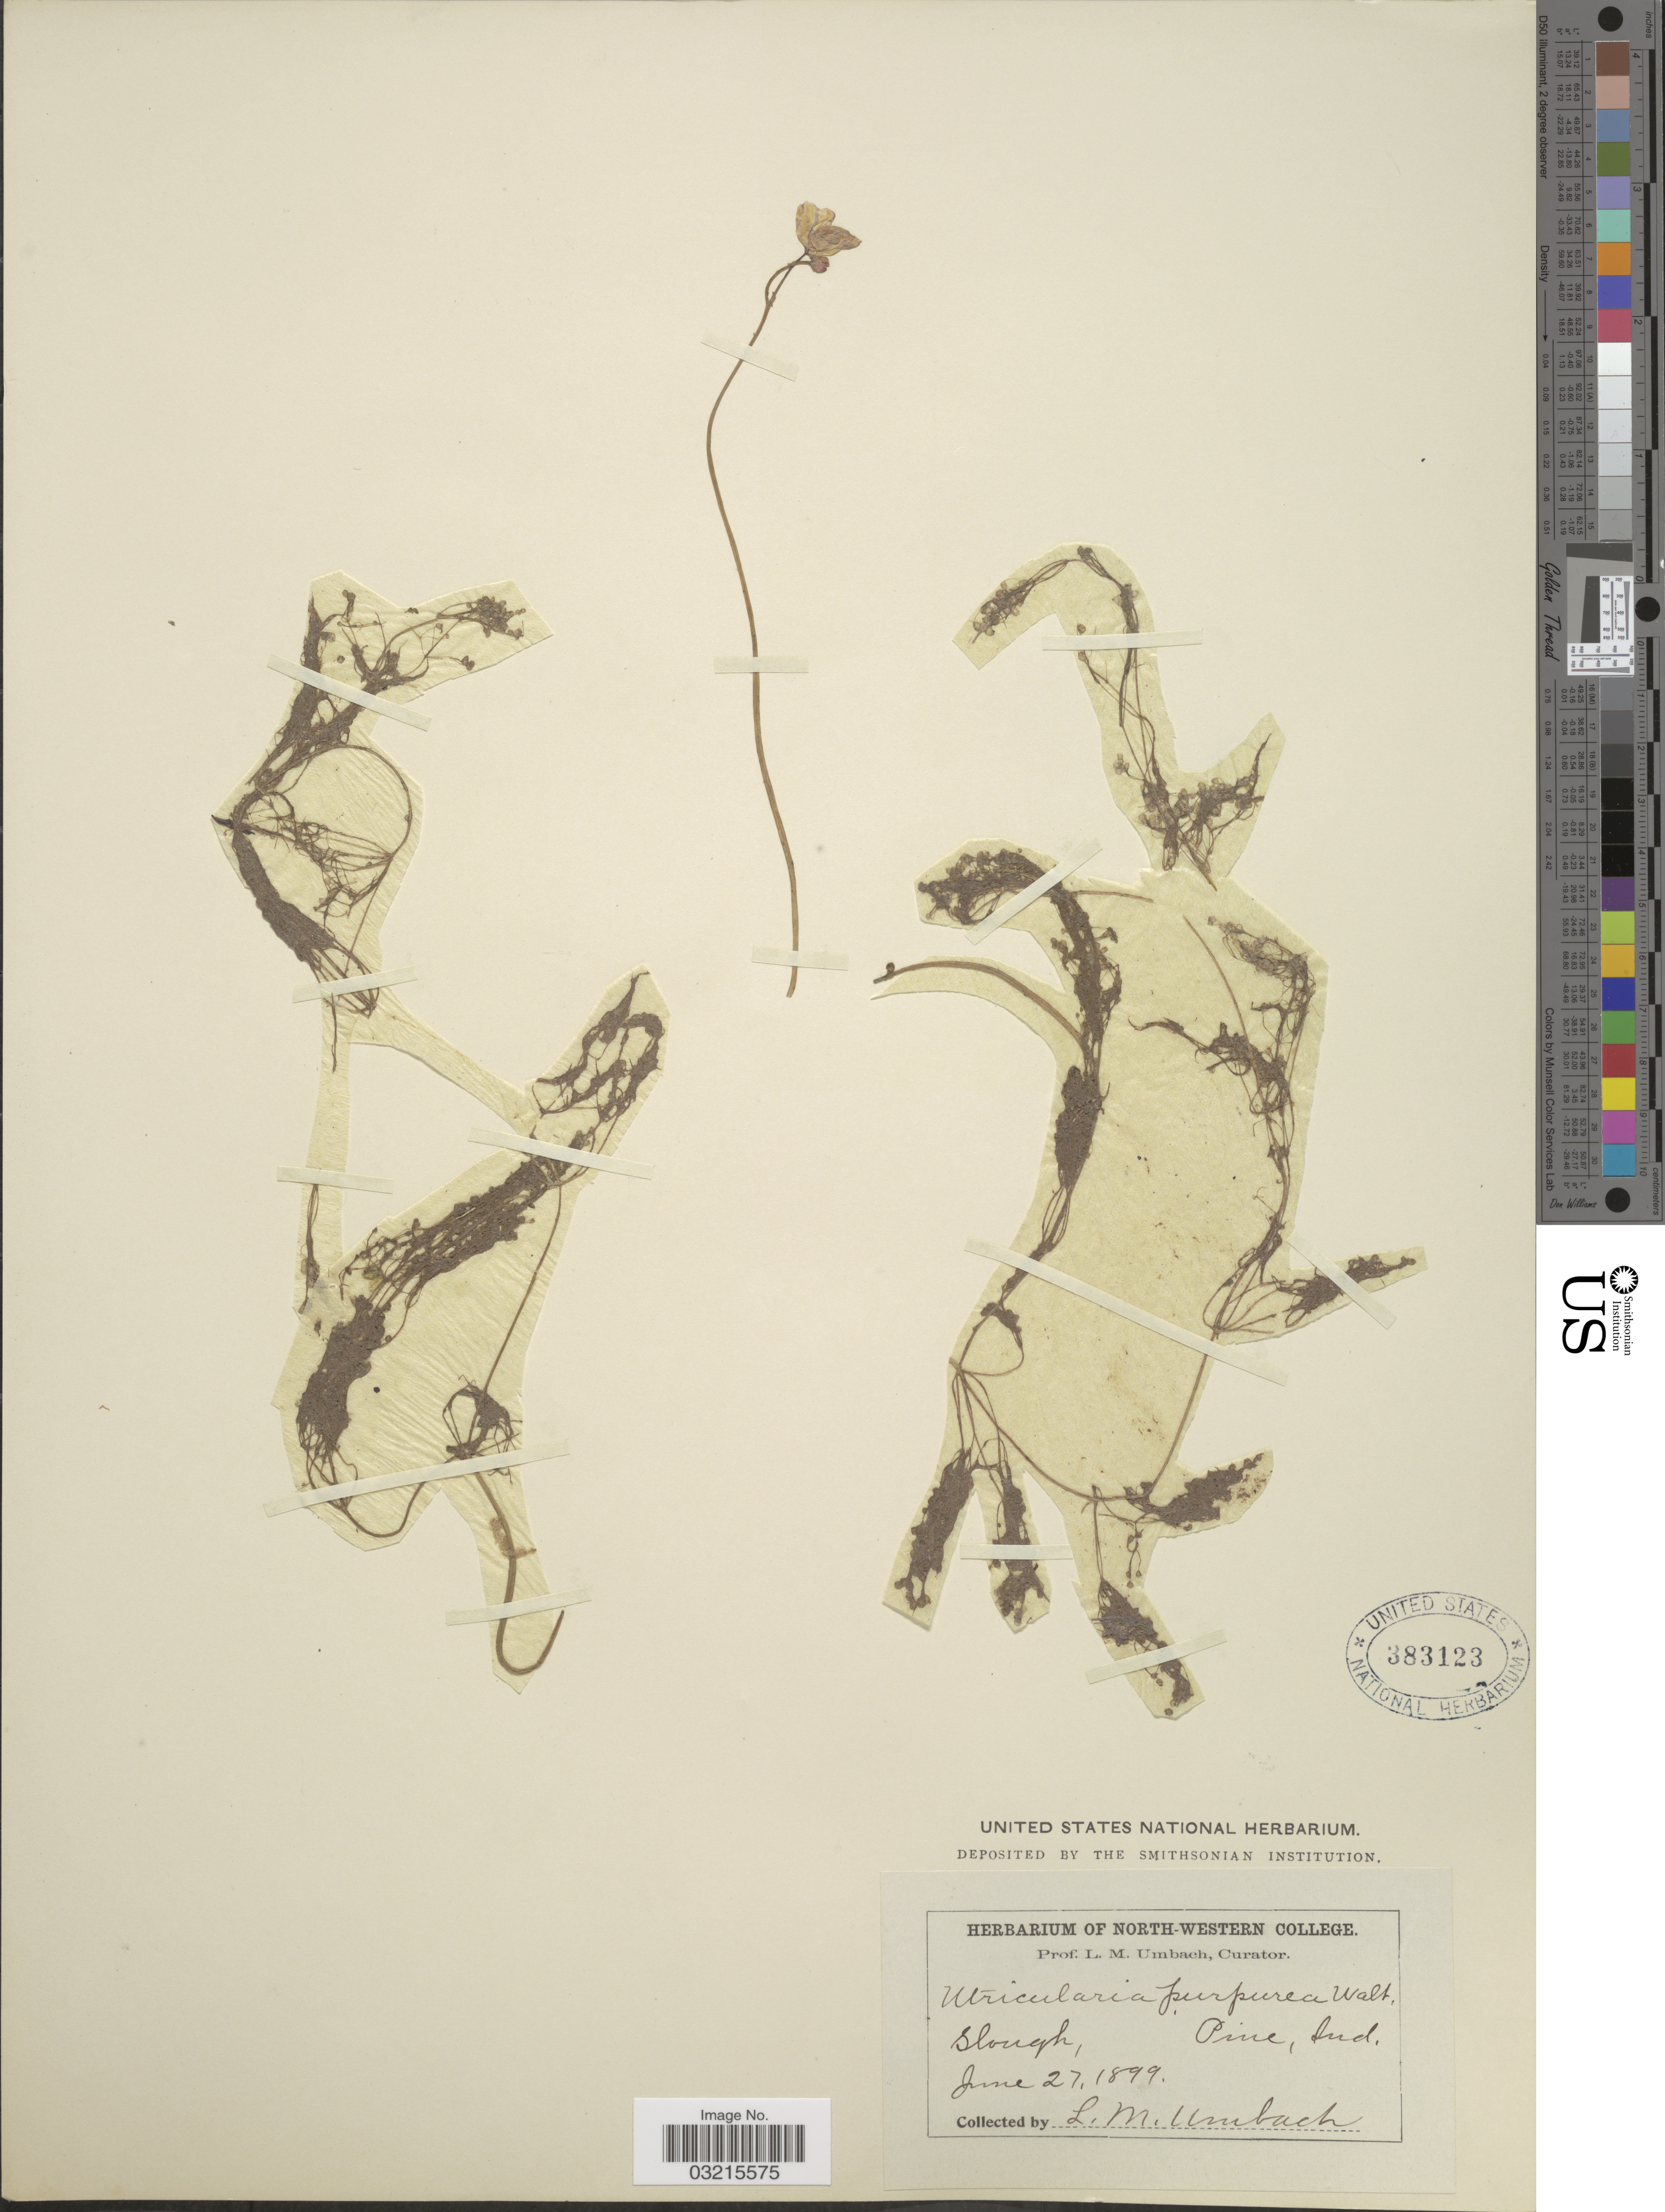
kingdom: Plantae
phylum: Tracheophyta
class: Magnoliopsida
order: Lamiales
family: Lentibulariaceae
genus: Utricularia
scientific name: Utricularia purpurea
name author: Walter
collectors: L. M. Umbach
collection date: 1899-06-27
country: United States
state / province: Indiana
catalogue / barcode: US 383123